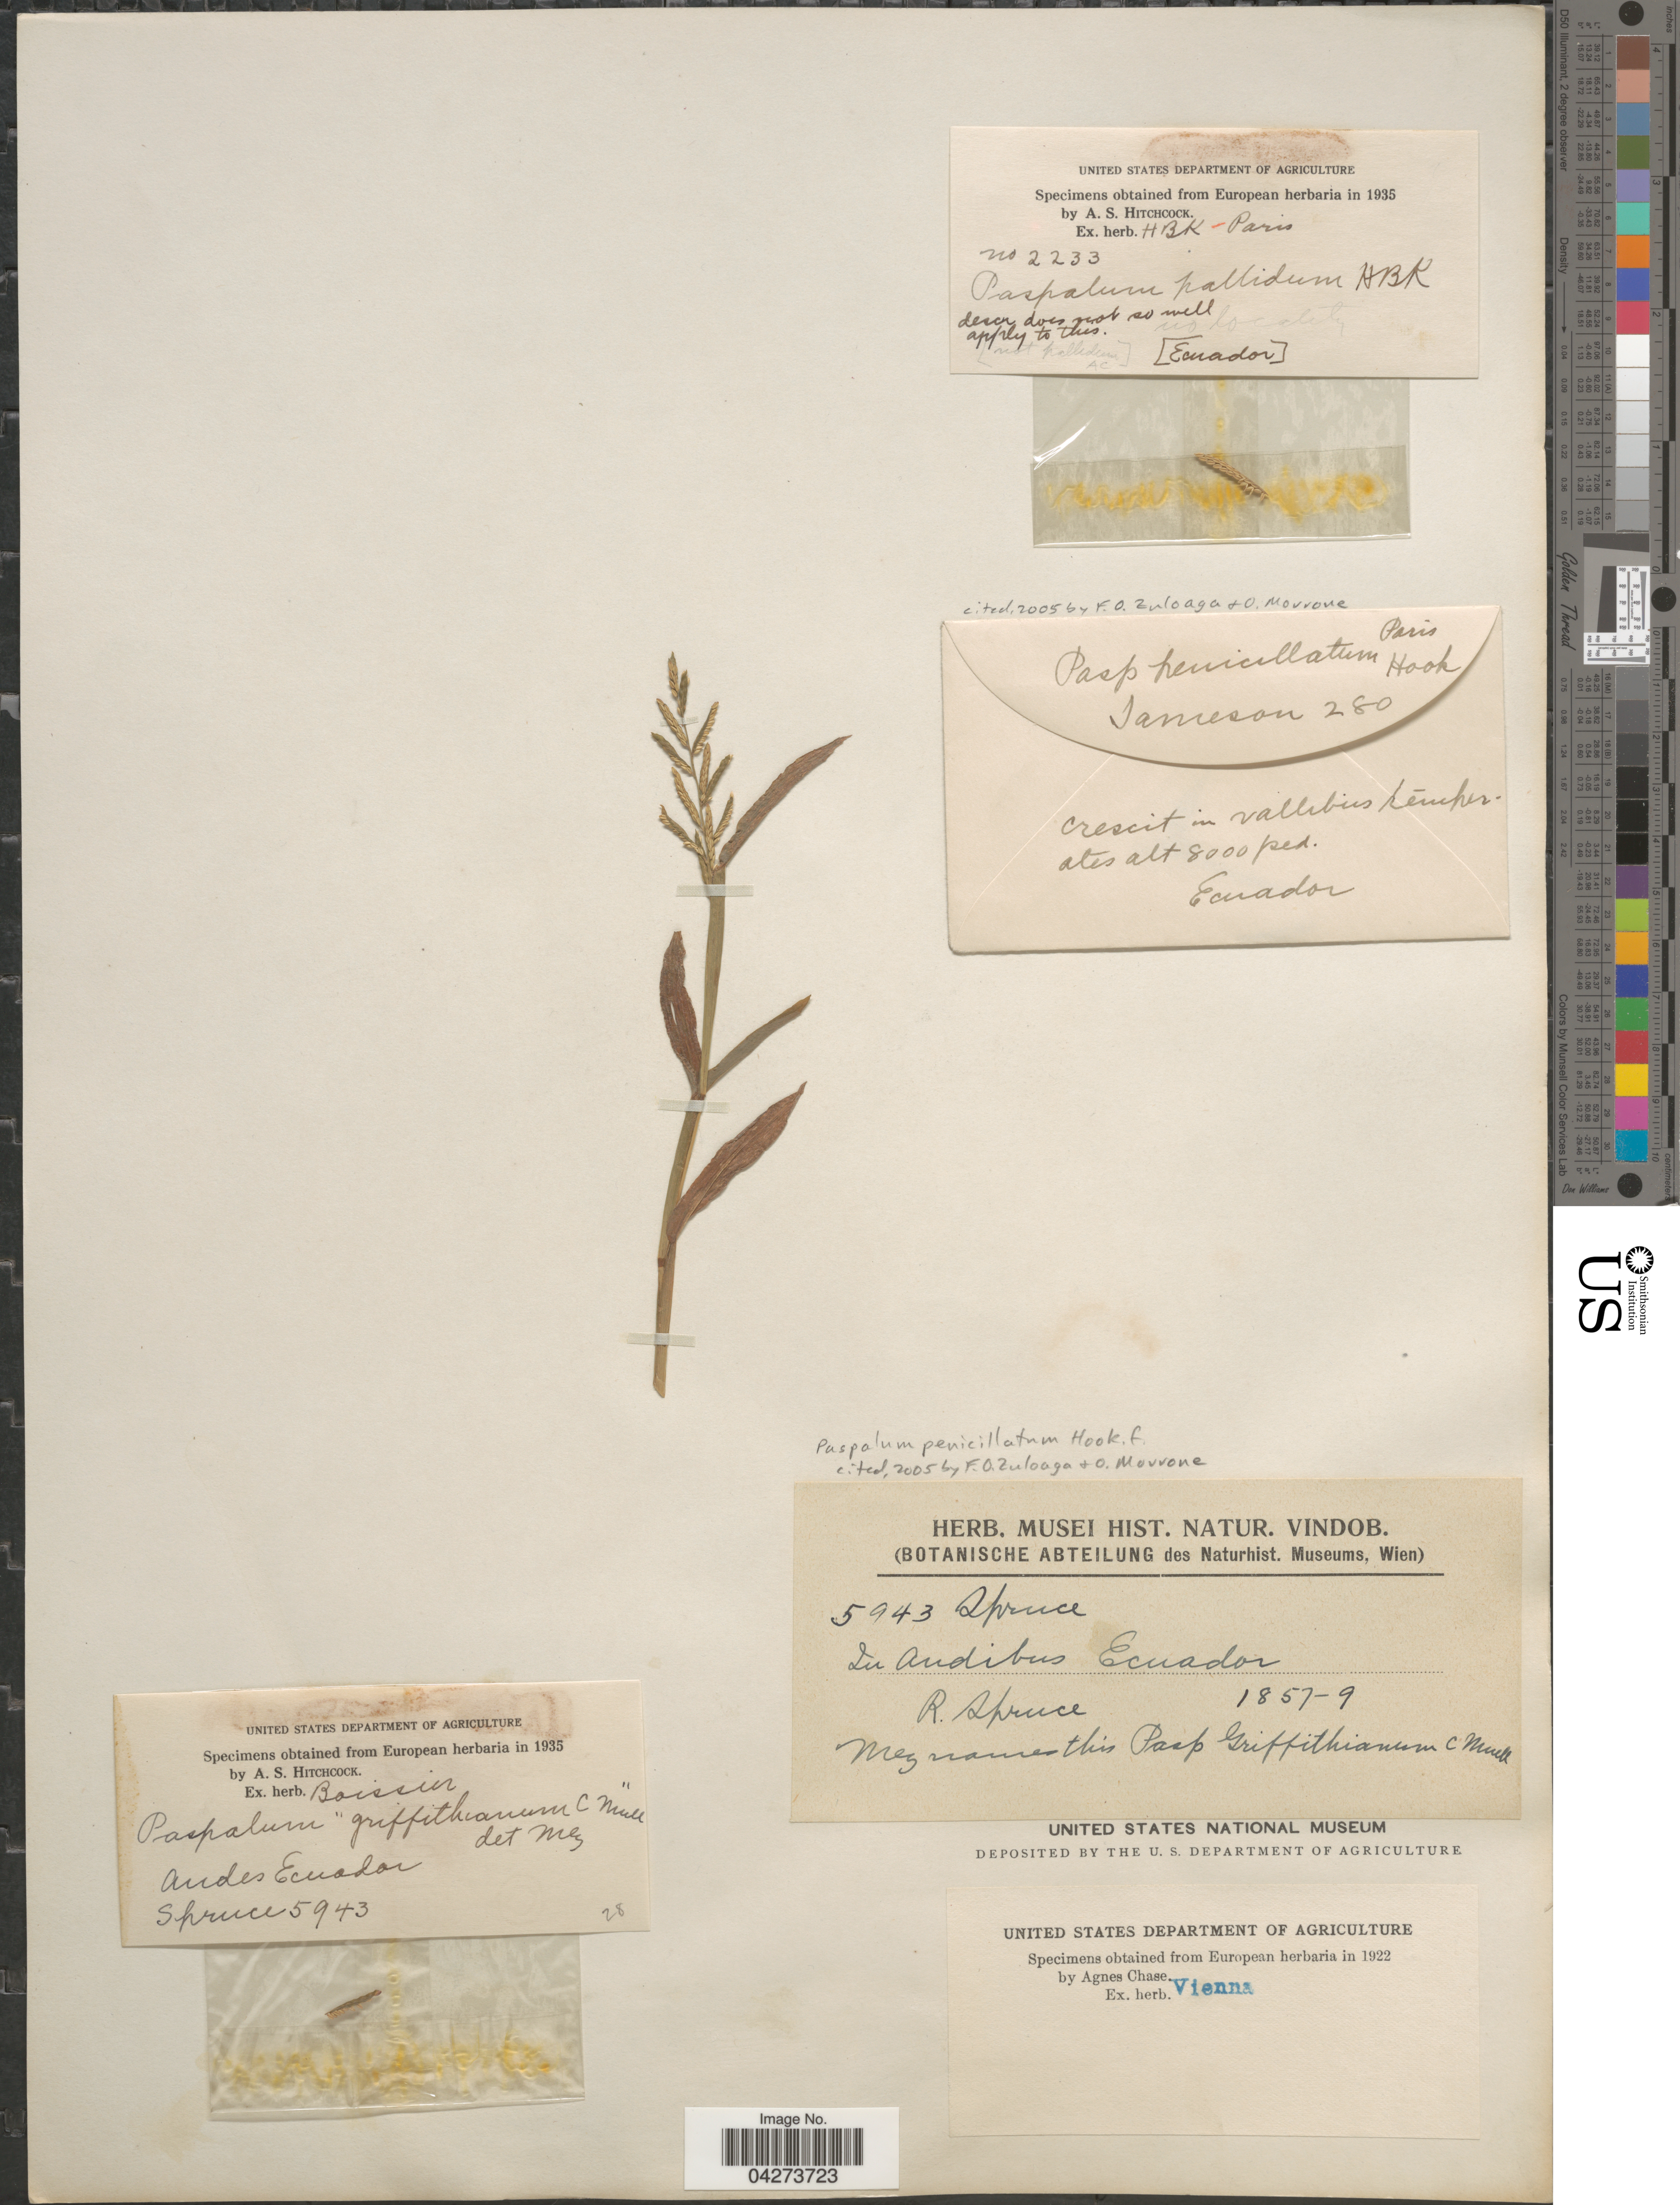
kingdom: Plantae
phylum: Tracheophyta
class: Liliopsida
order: Poales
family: Poaceae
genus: Paspalum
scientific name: Paspalum penicillatum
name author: Hook. f.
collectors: R. Spruce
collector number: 5943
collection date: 1857/1859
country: Ecuador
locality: Andes. In andibus.